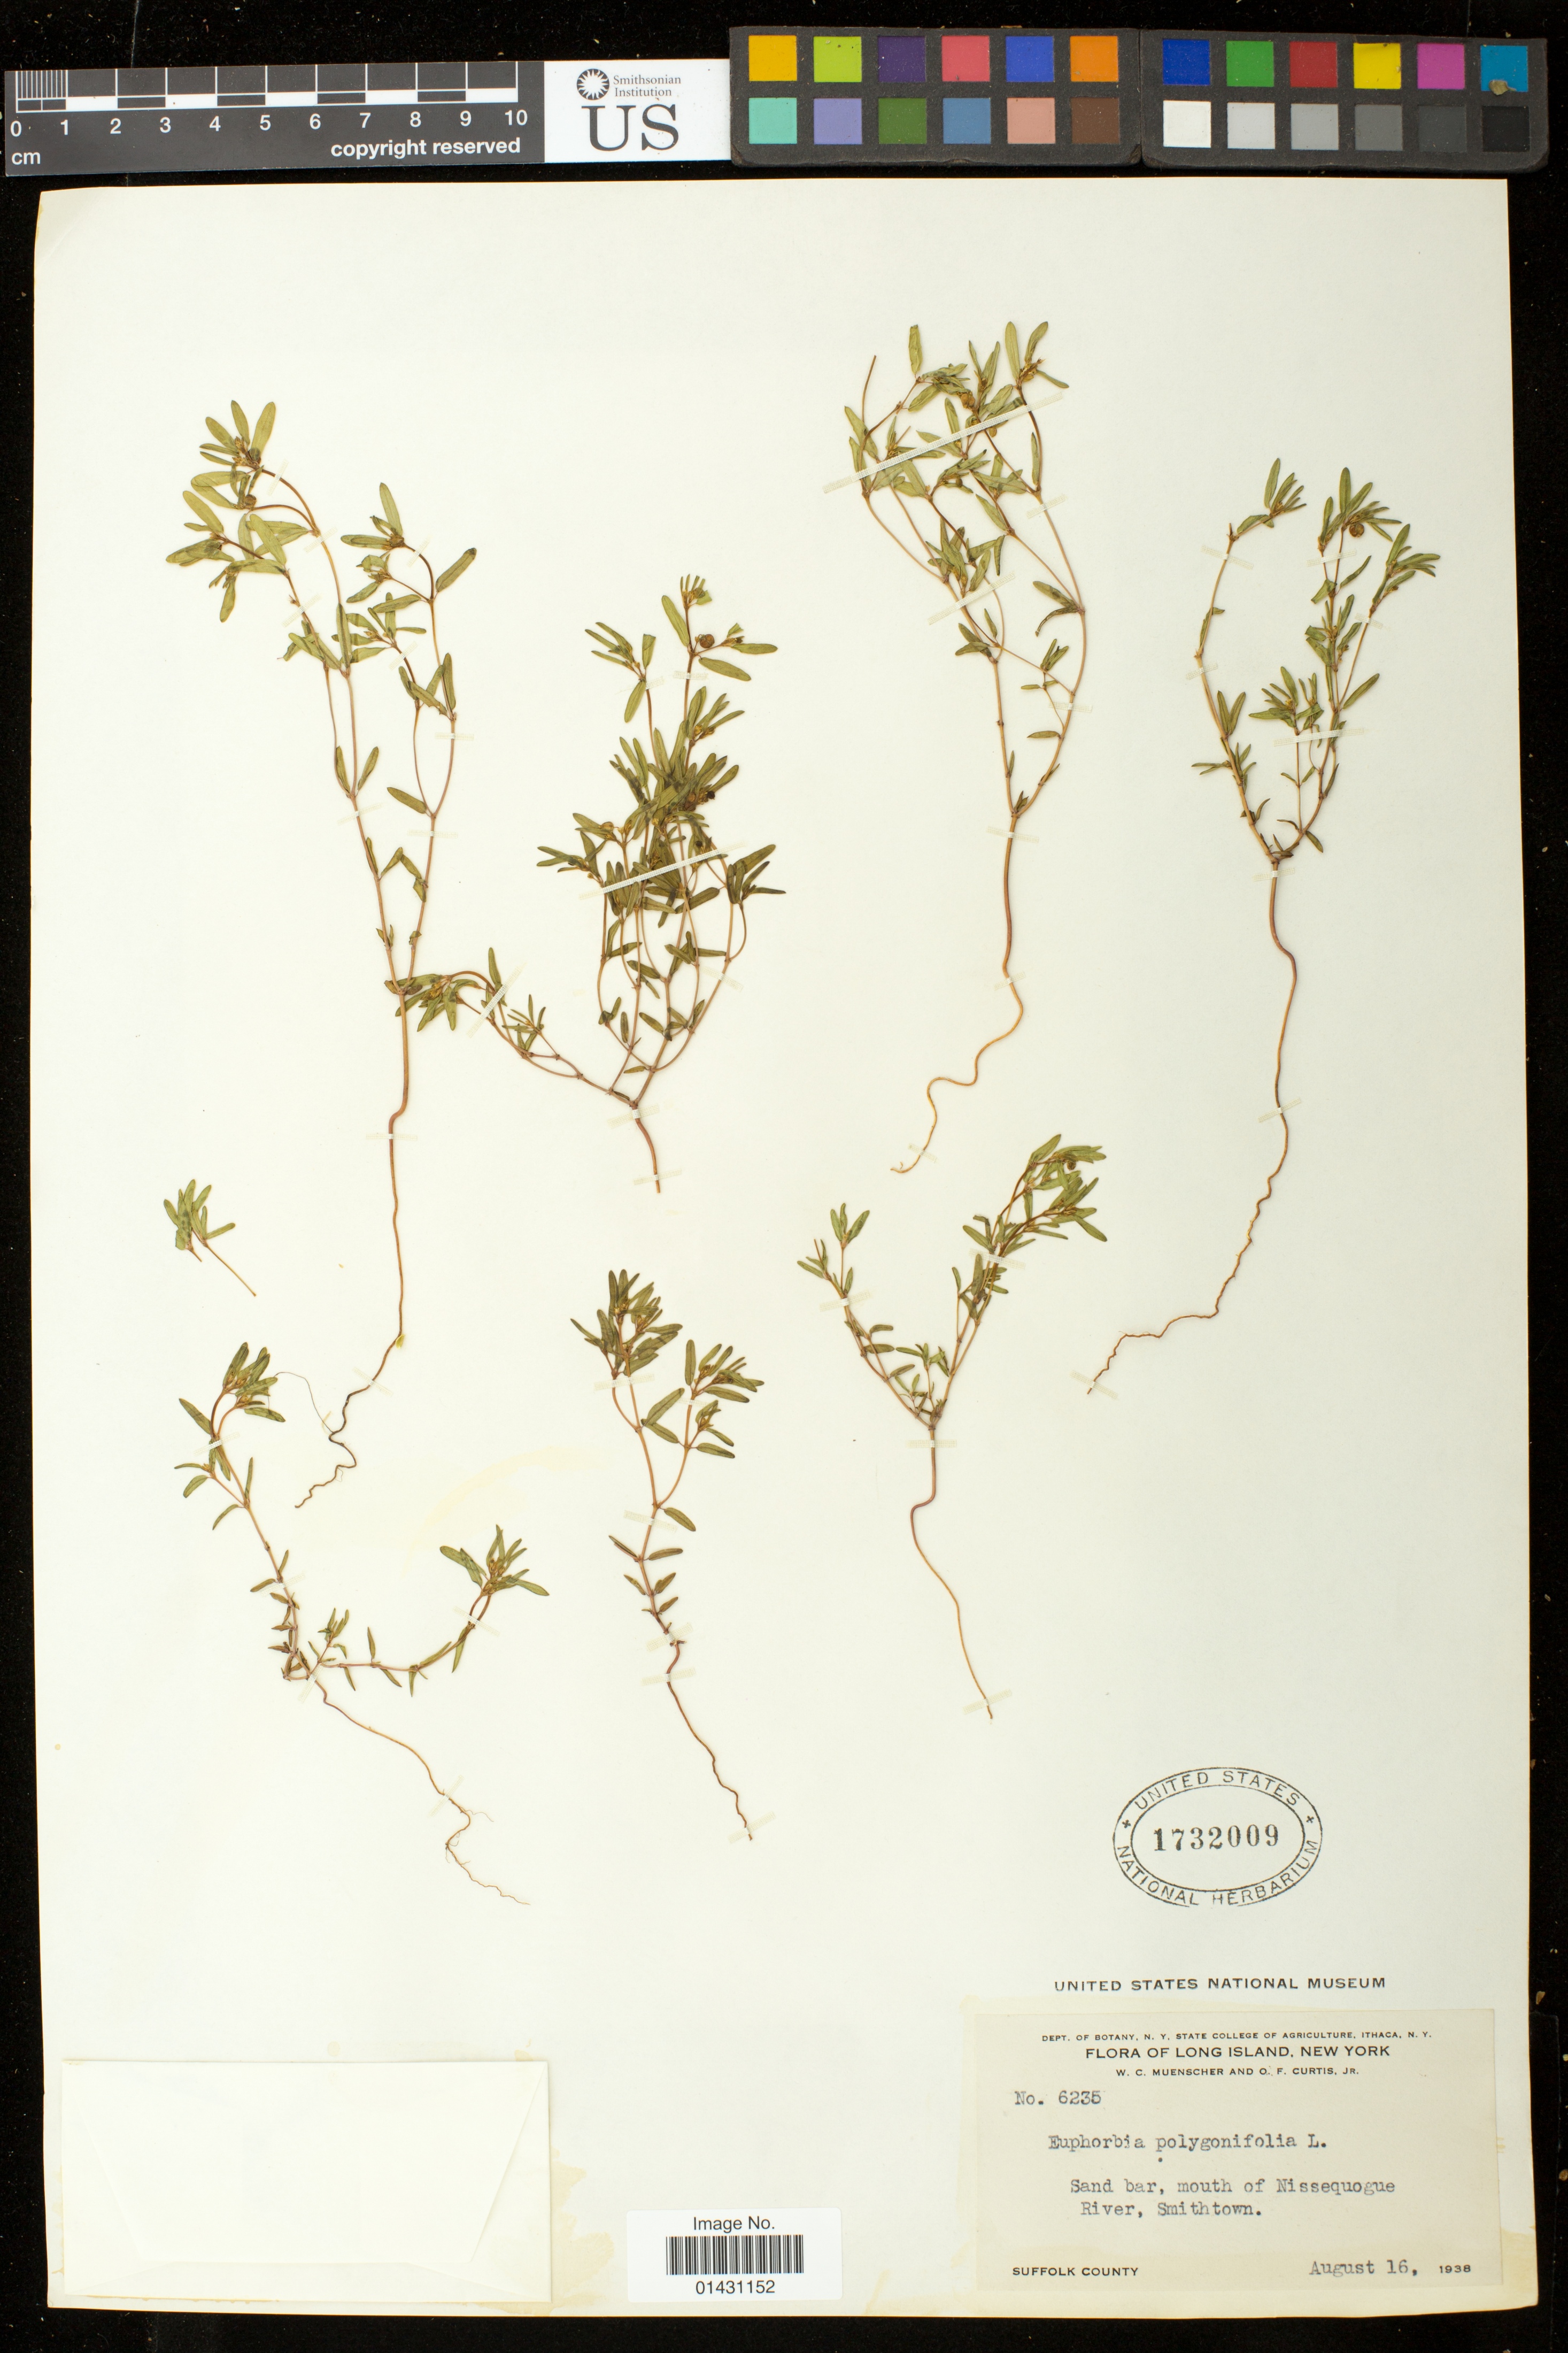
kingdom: Plantae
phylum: Tracheophyta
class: Magnoliopsida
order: Malpighiales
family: Euphorbiaceae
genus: Euphorbia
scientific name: Euphorbia polygonifolia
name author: L.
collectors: W. Muenscher & O. Curtis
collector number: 6235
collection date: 1938-08-16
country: United States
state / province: New York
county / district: Suffolk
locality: mouth of Nissequogue River, Smithtown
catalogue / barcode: US 1732009